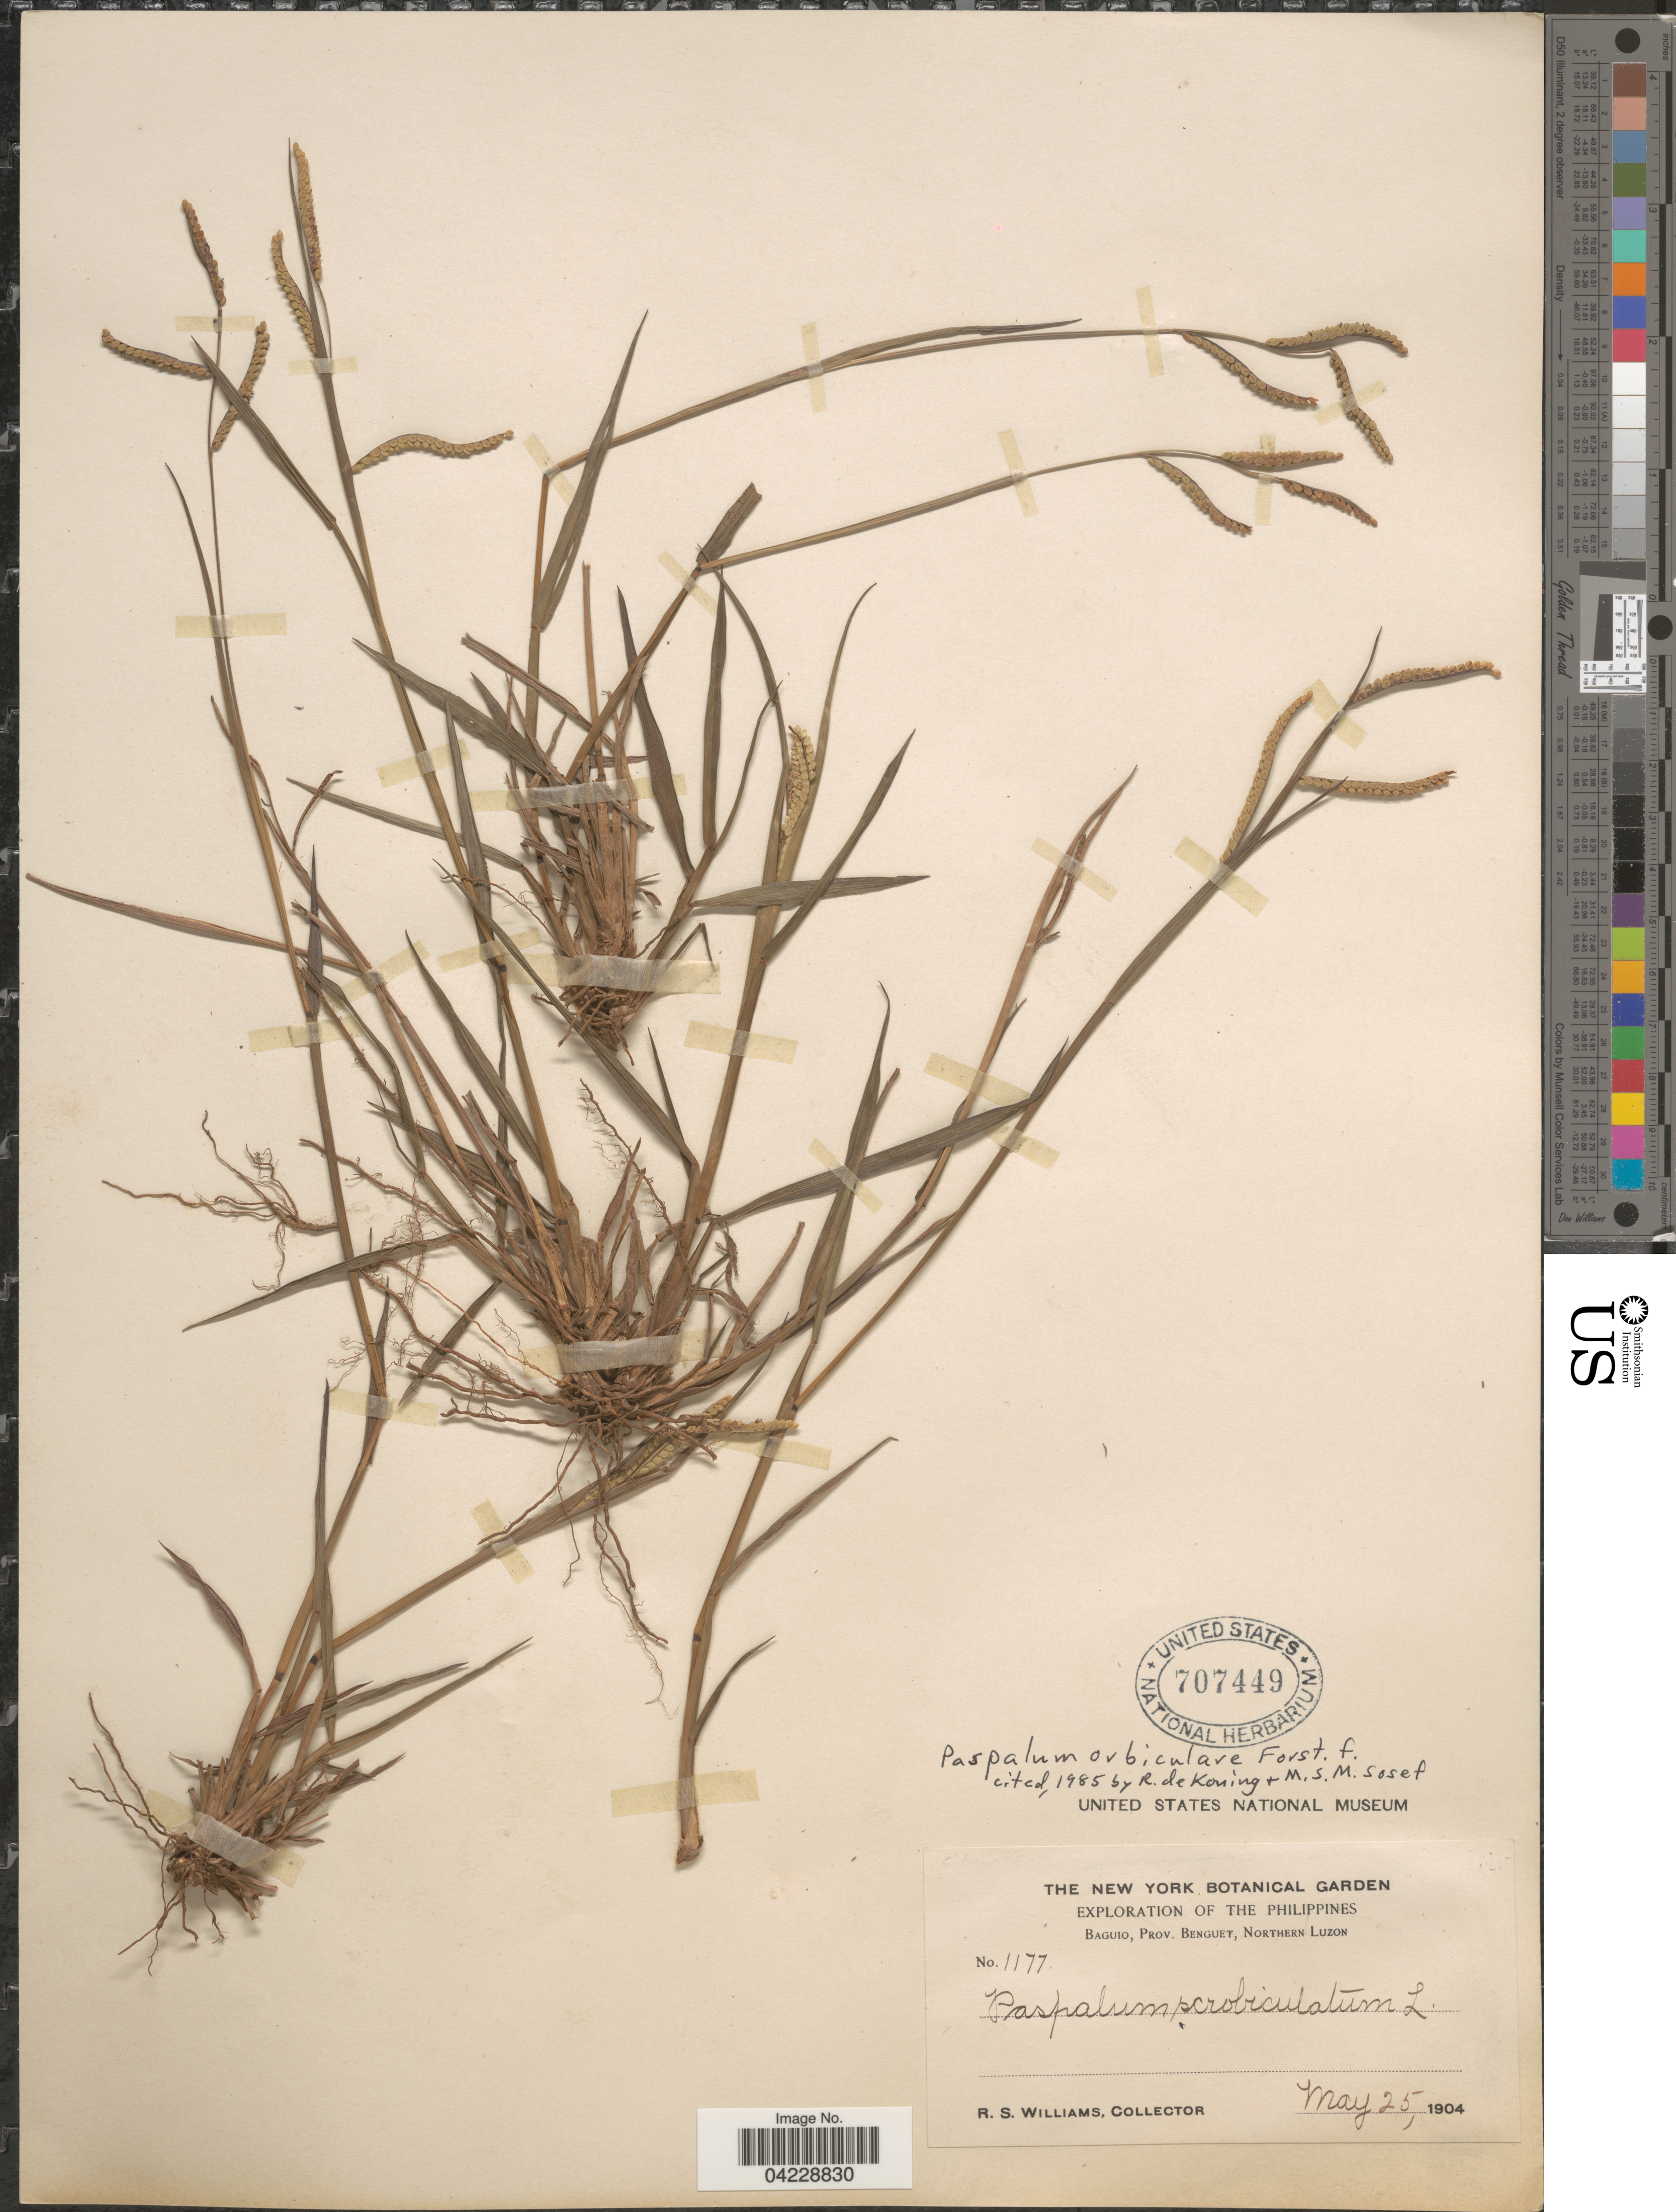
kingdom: Plantae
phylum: Tracheophyta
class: Liliopsida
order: Poales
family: Poaceae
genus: Paspalum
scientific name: Paspalum orbiculare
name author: G. Forst.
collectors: R. S. Williams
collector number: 1177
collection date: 1904-05-25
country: Philippines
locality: Exploration of the Philippines. Baguio, Prov. Benguet, Northern Luzon.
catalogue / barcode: US 707449